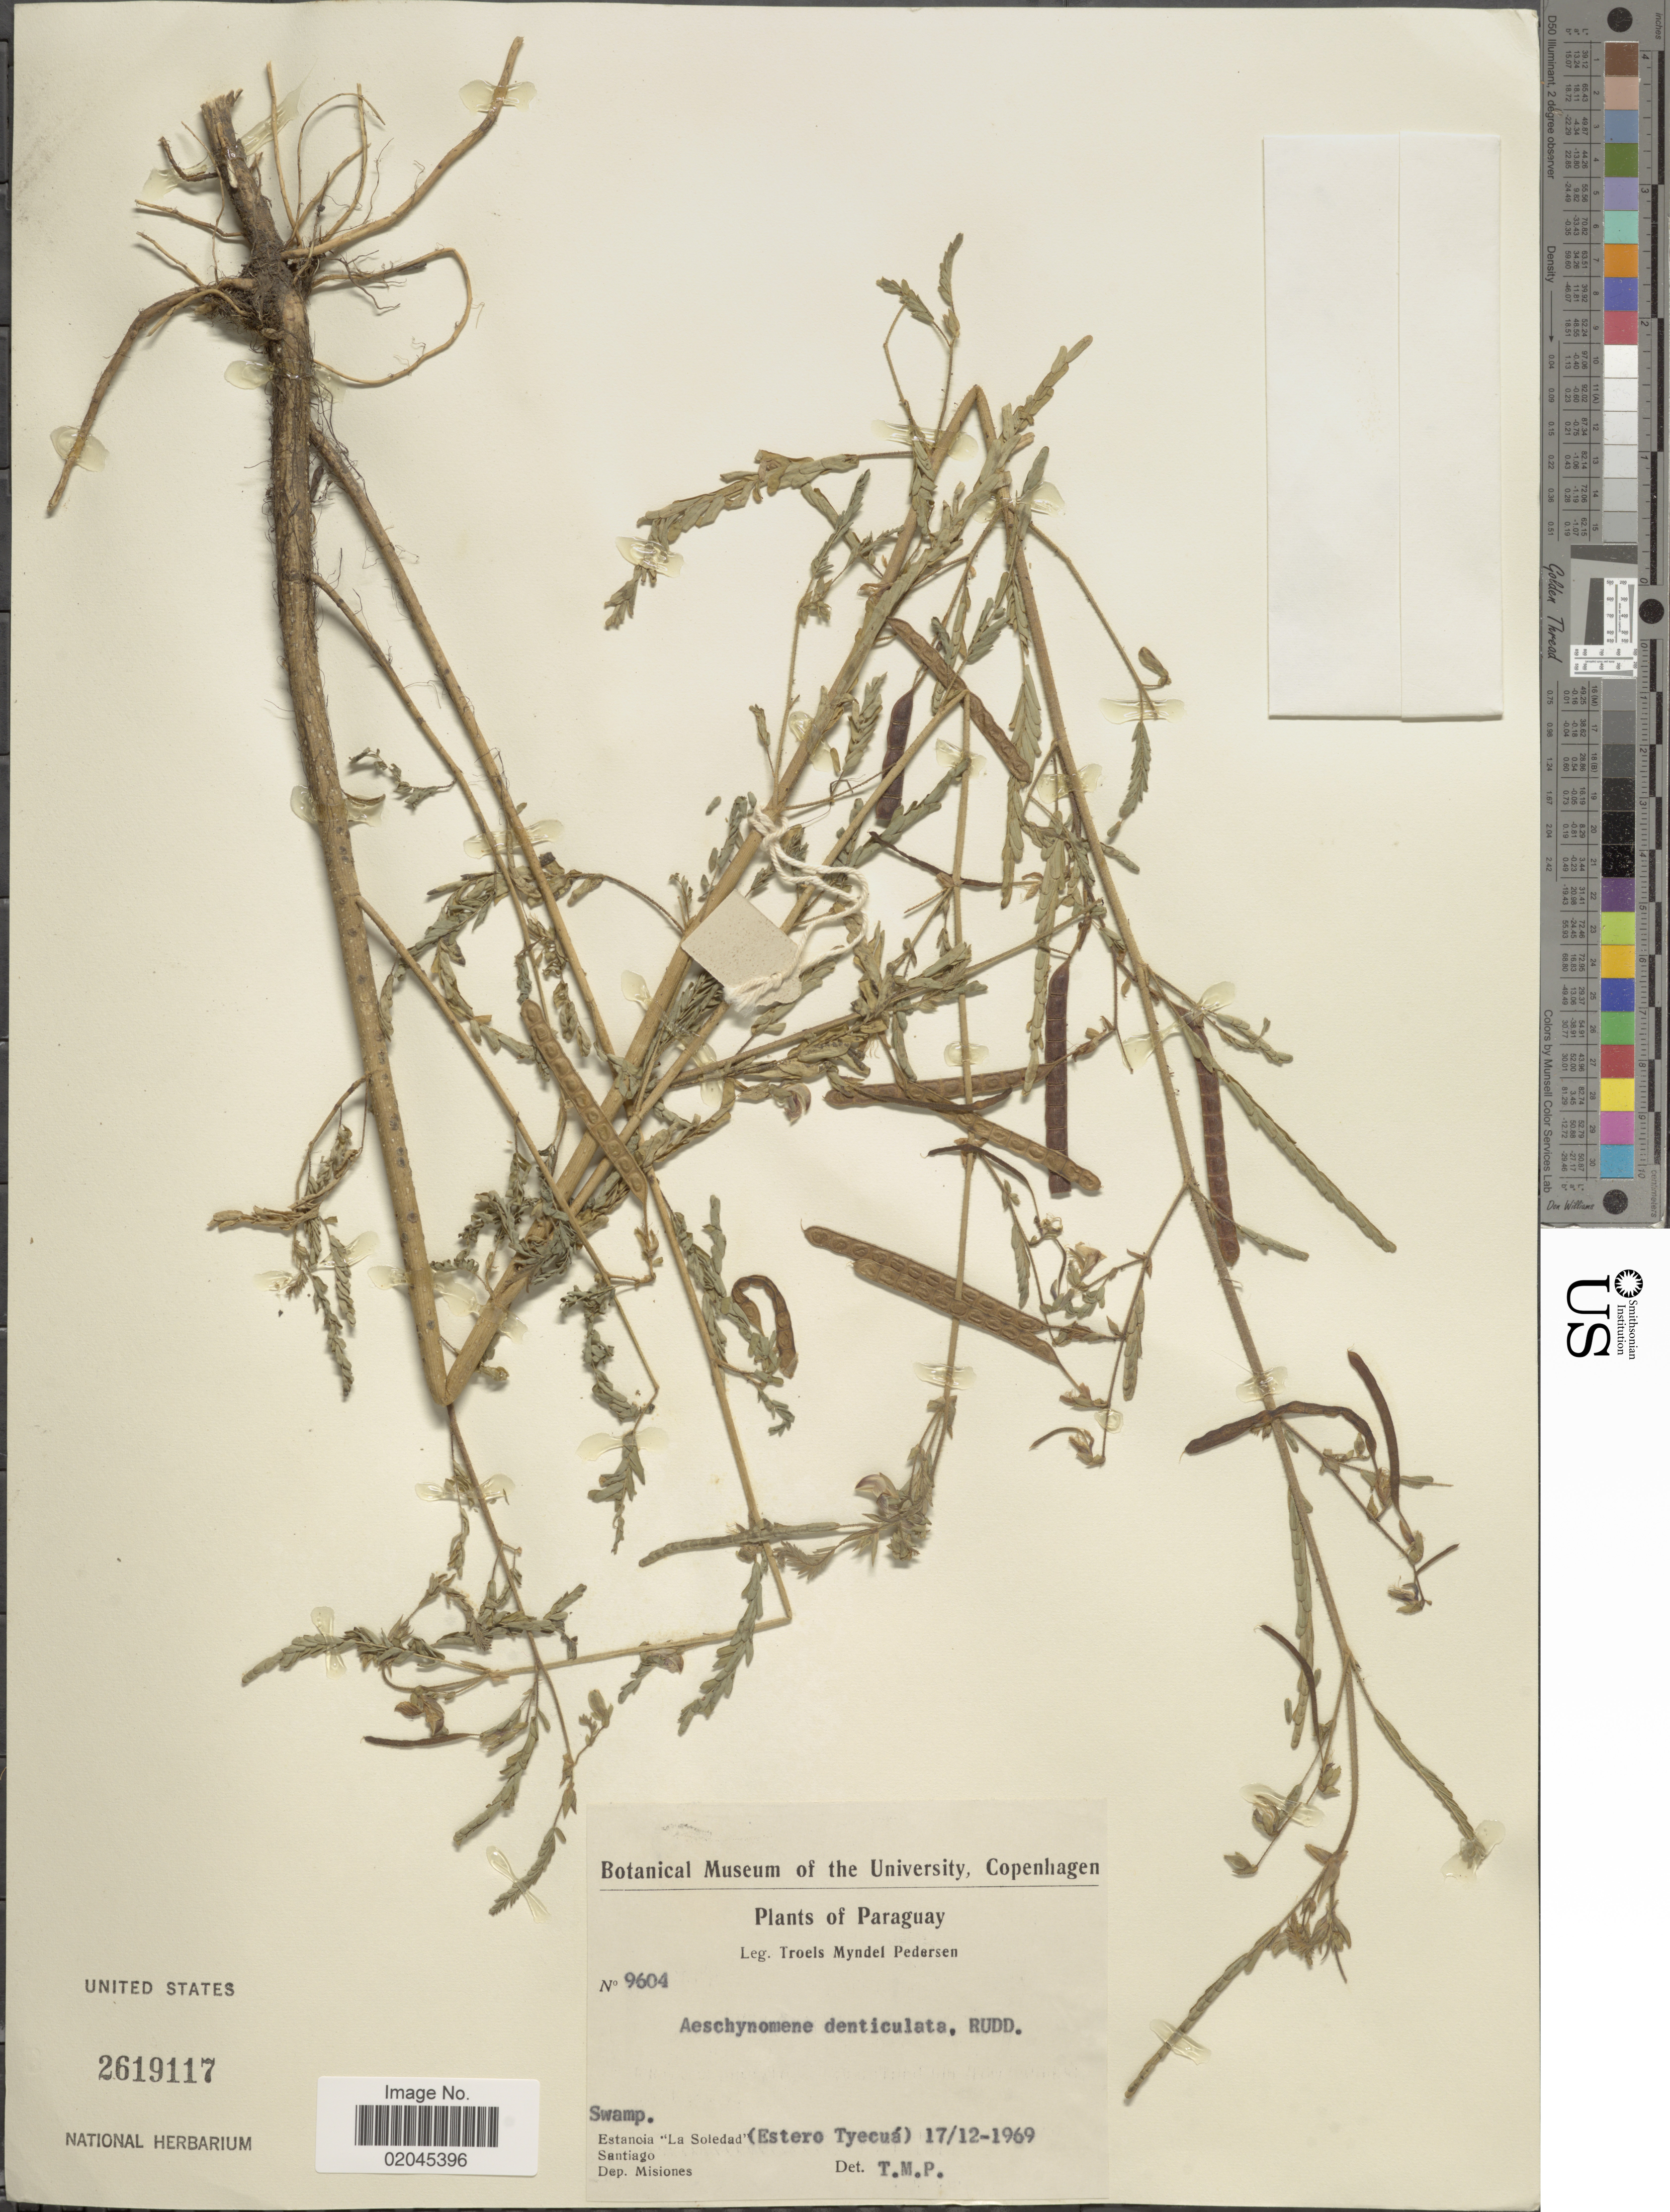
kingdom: Plantae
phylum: Tracheophyta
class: Magnoliopsida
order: Fabales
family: Fabaceae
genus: Aeschynomene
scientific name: Aeschynomene denticulata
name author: Rudd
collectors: T. Pederson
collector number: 9604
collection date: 1969-12-17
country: Paraguay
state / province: Misiones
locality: Estancia: La Soledad, (Estero Tyecua) Santiago, Dep. Misiones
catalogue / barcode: US 2619117